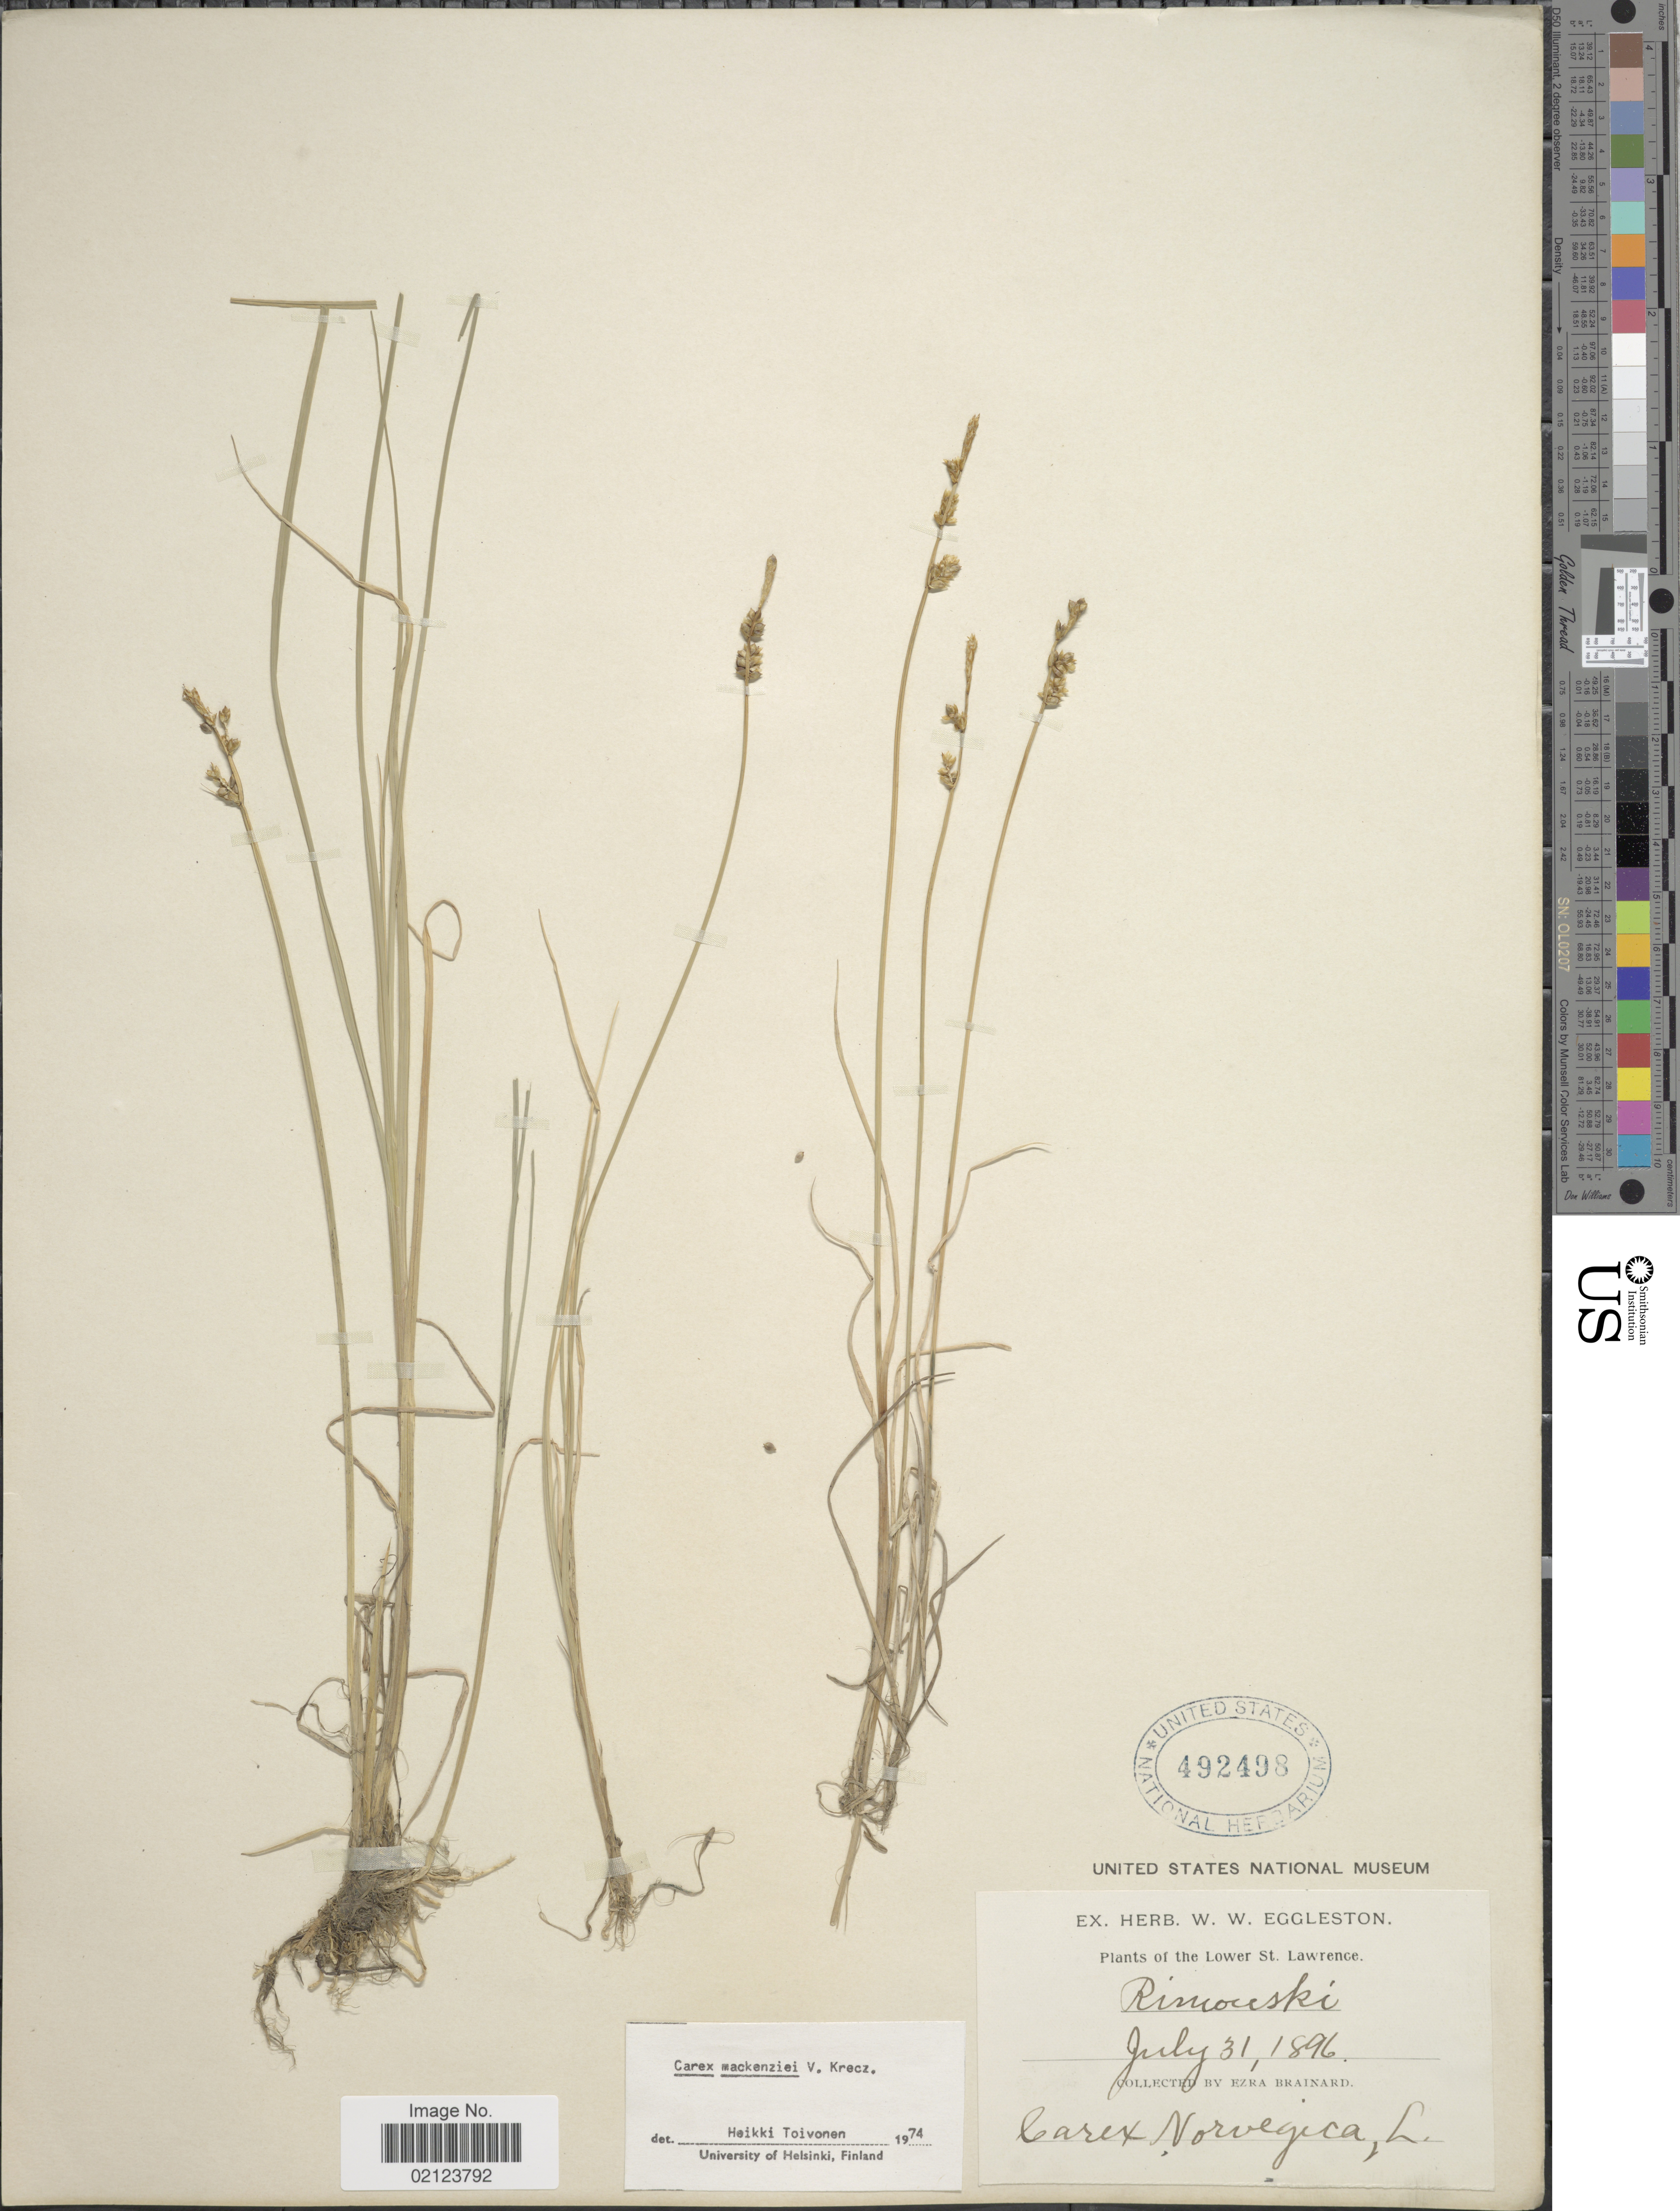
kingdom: Plantae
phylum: Tracheophyta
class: Liliopsida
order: Poales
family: Cyperaceae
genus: Carex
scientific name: Carex mackenziei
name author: V.I. Krecz.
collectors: E. Brainard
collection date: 1896-07-31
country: Canada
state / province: Quebec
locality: Lower St. Lawrence. Rimouski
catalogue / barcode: US 492498